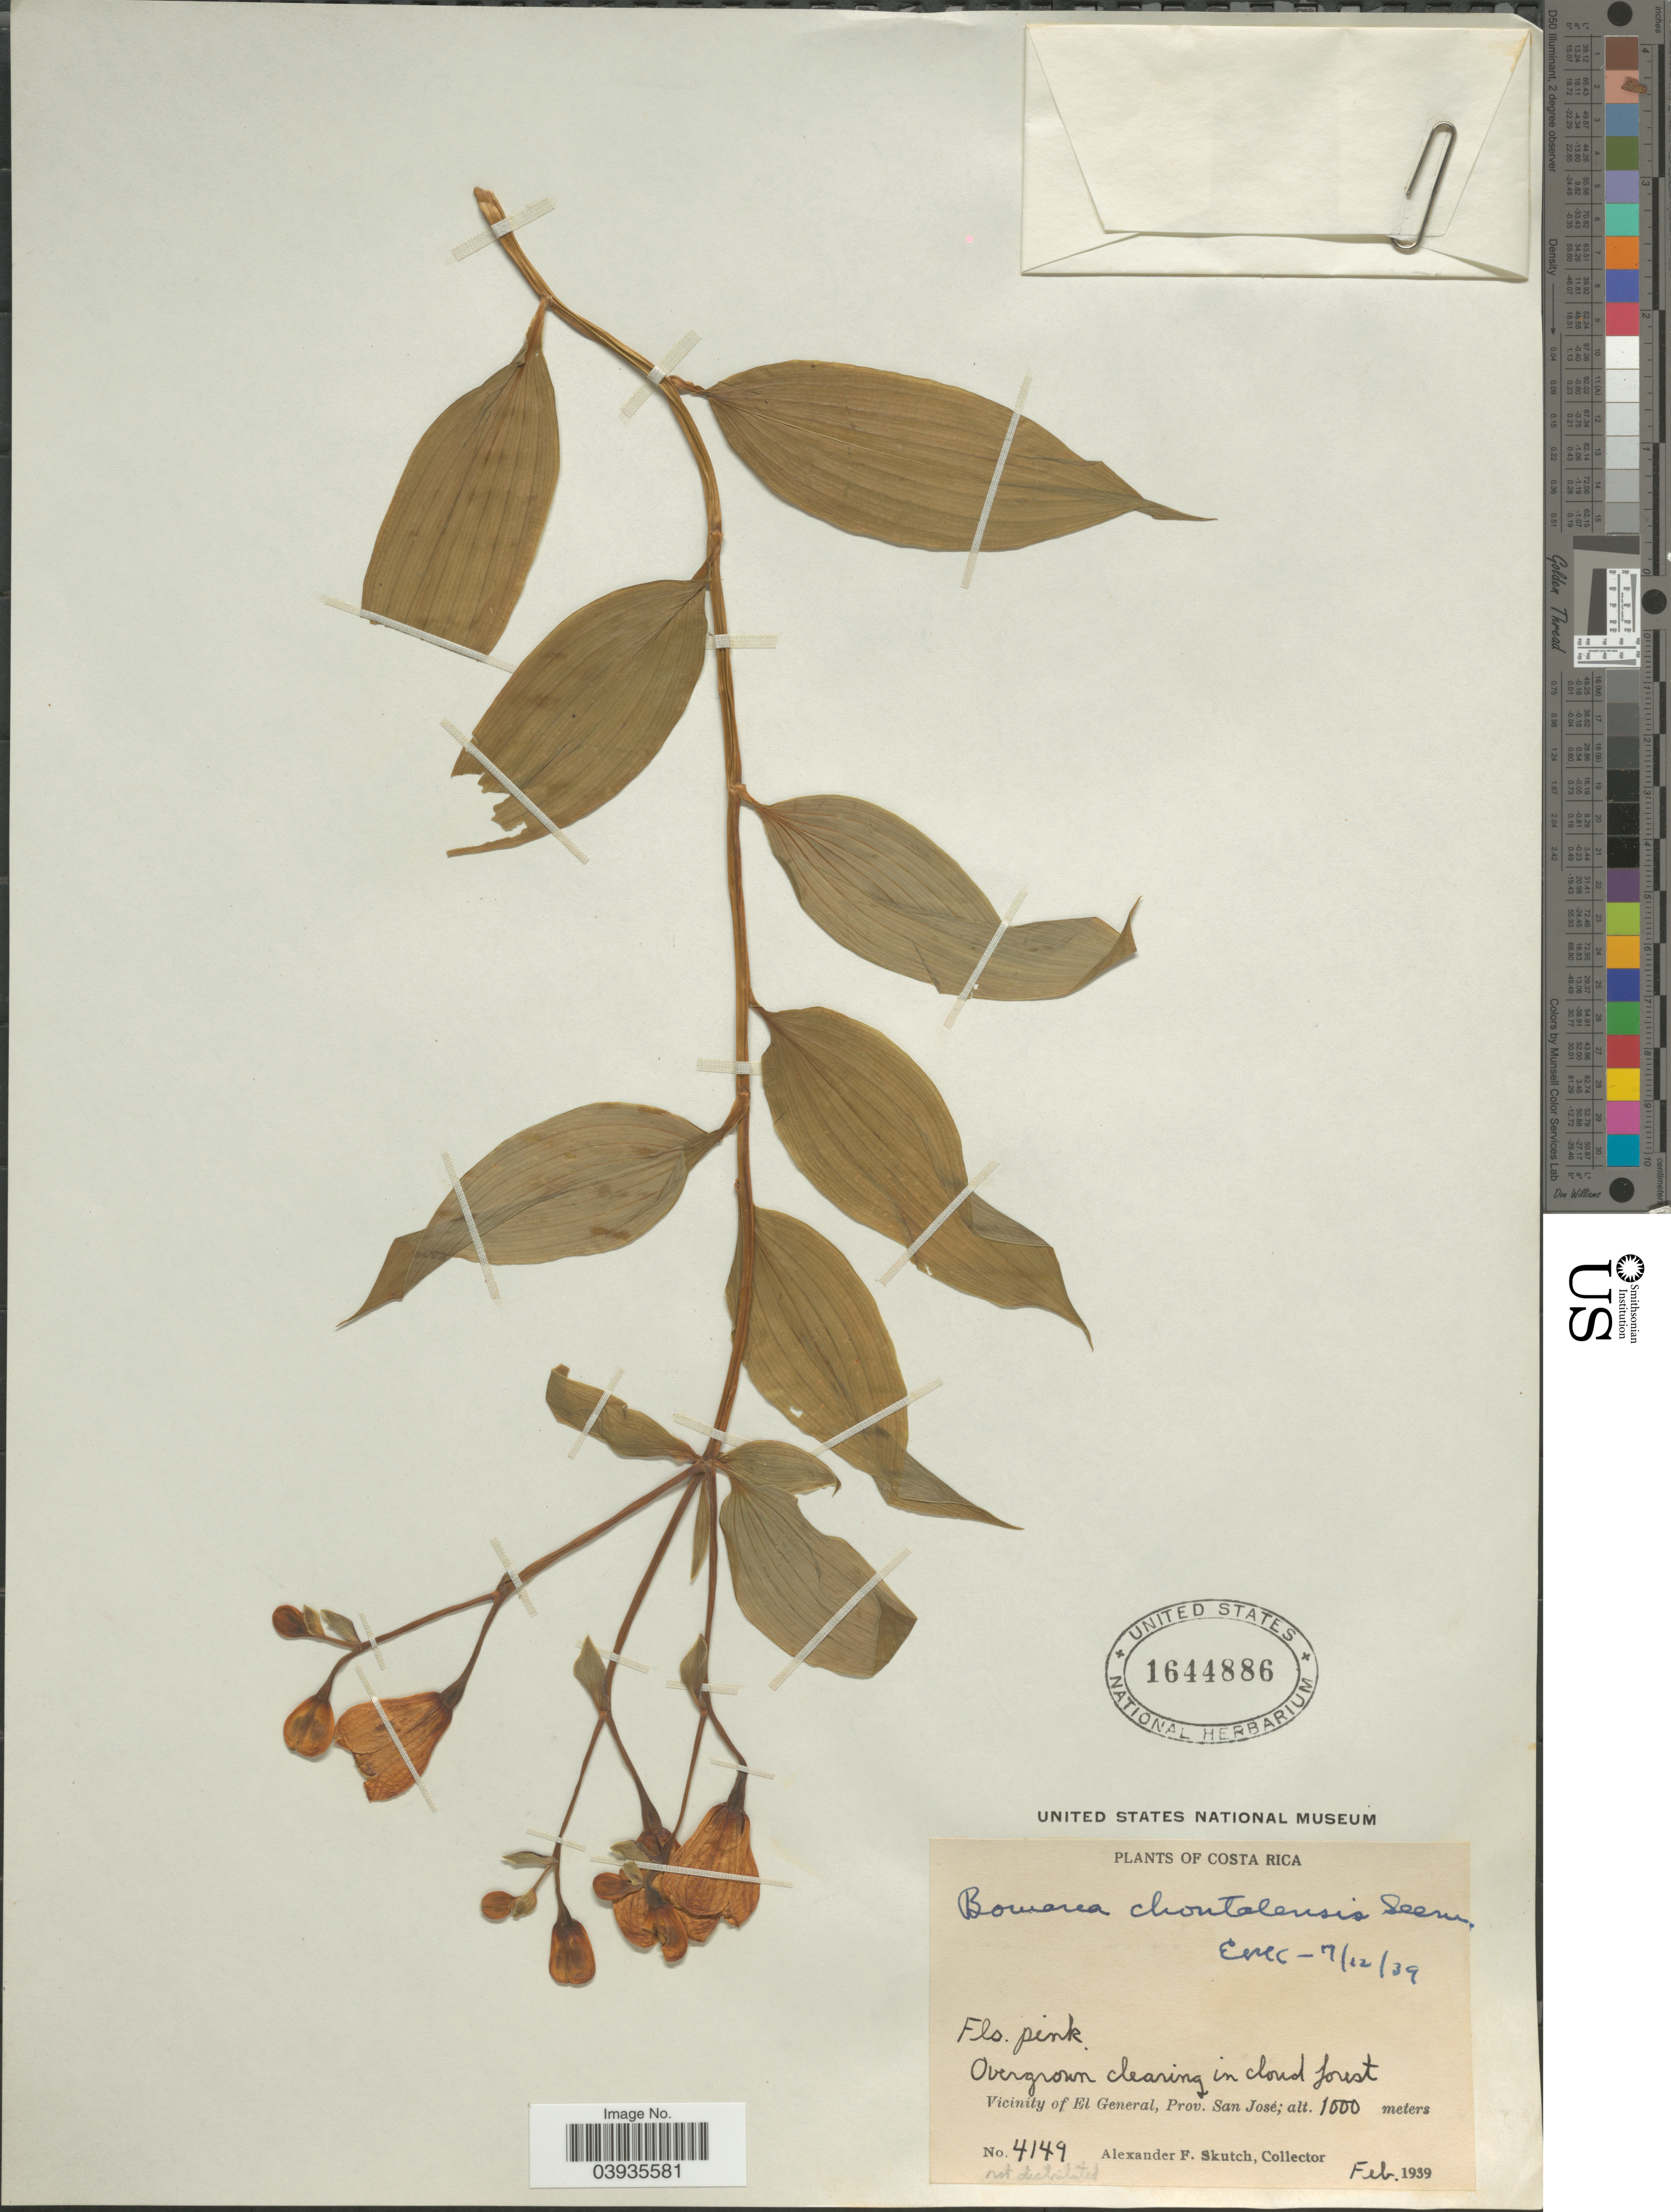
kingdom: Plantae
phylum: Tracheophyta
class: Liliopsida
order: Liliales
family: Alstroemeriaceae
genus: Bomarea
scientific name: Bomarea chontalensis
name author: Seem.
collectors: A. F. Skutch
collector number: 4149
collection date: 1939-02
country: Costa Rica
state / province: San José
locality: Vicinity of El General.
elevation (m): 1000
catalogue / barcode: US 1644886